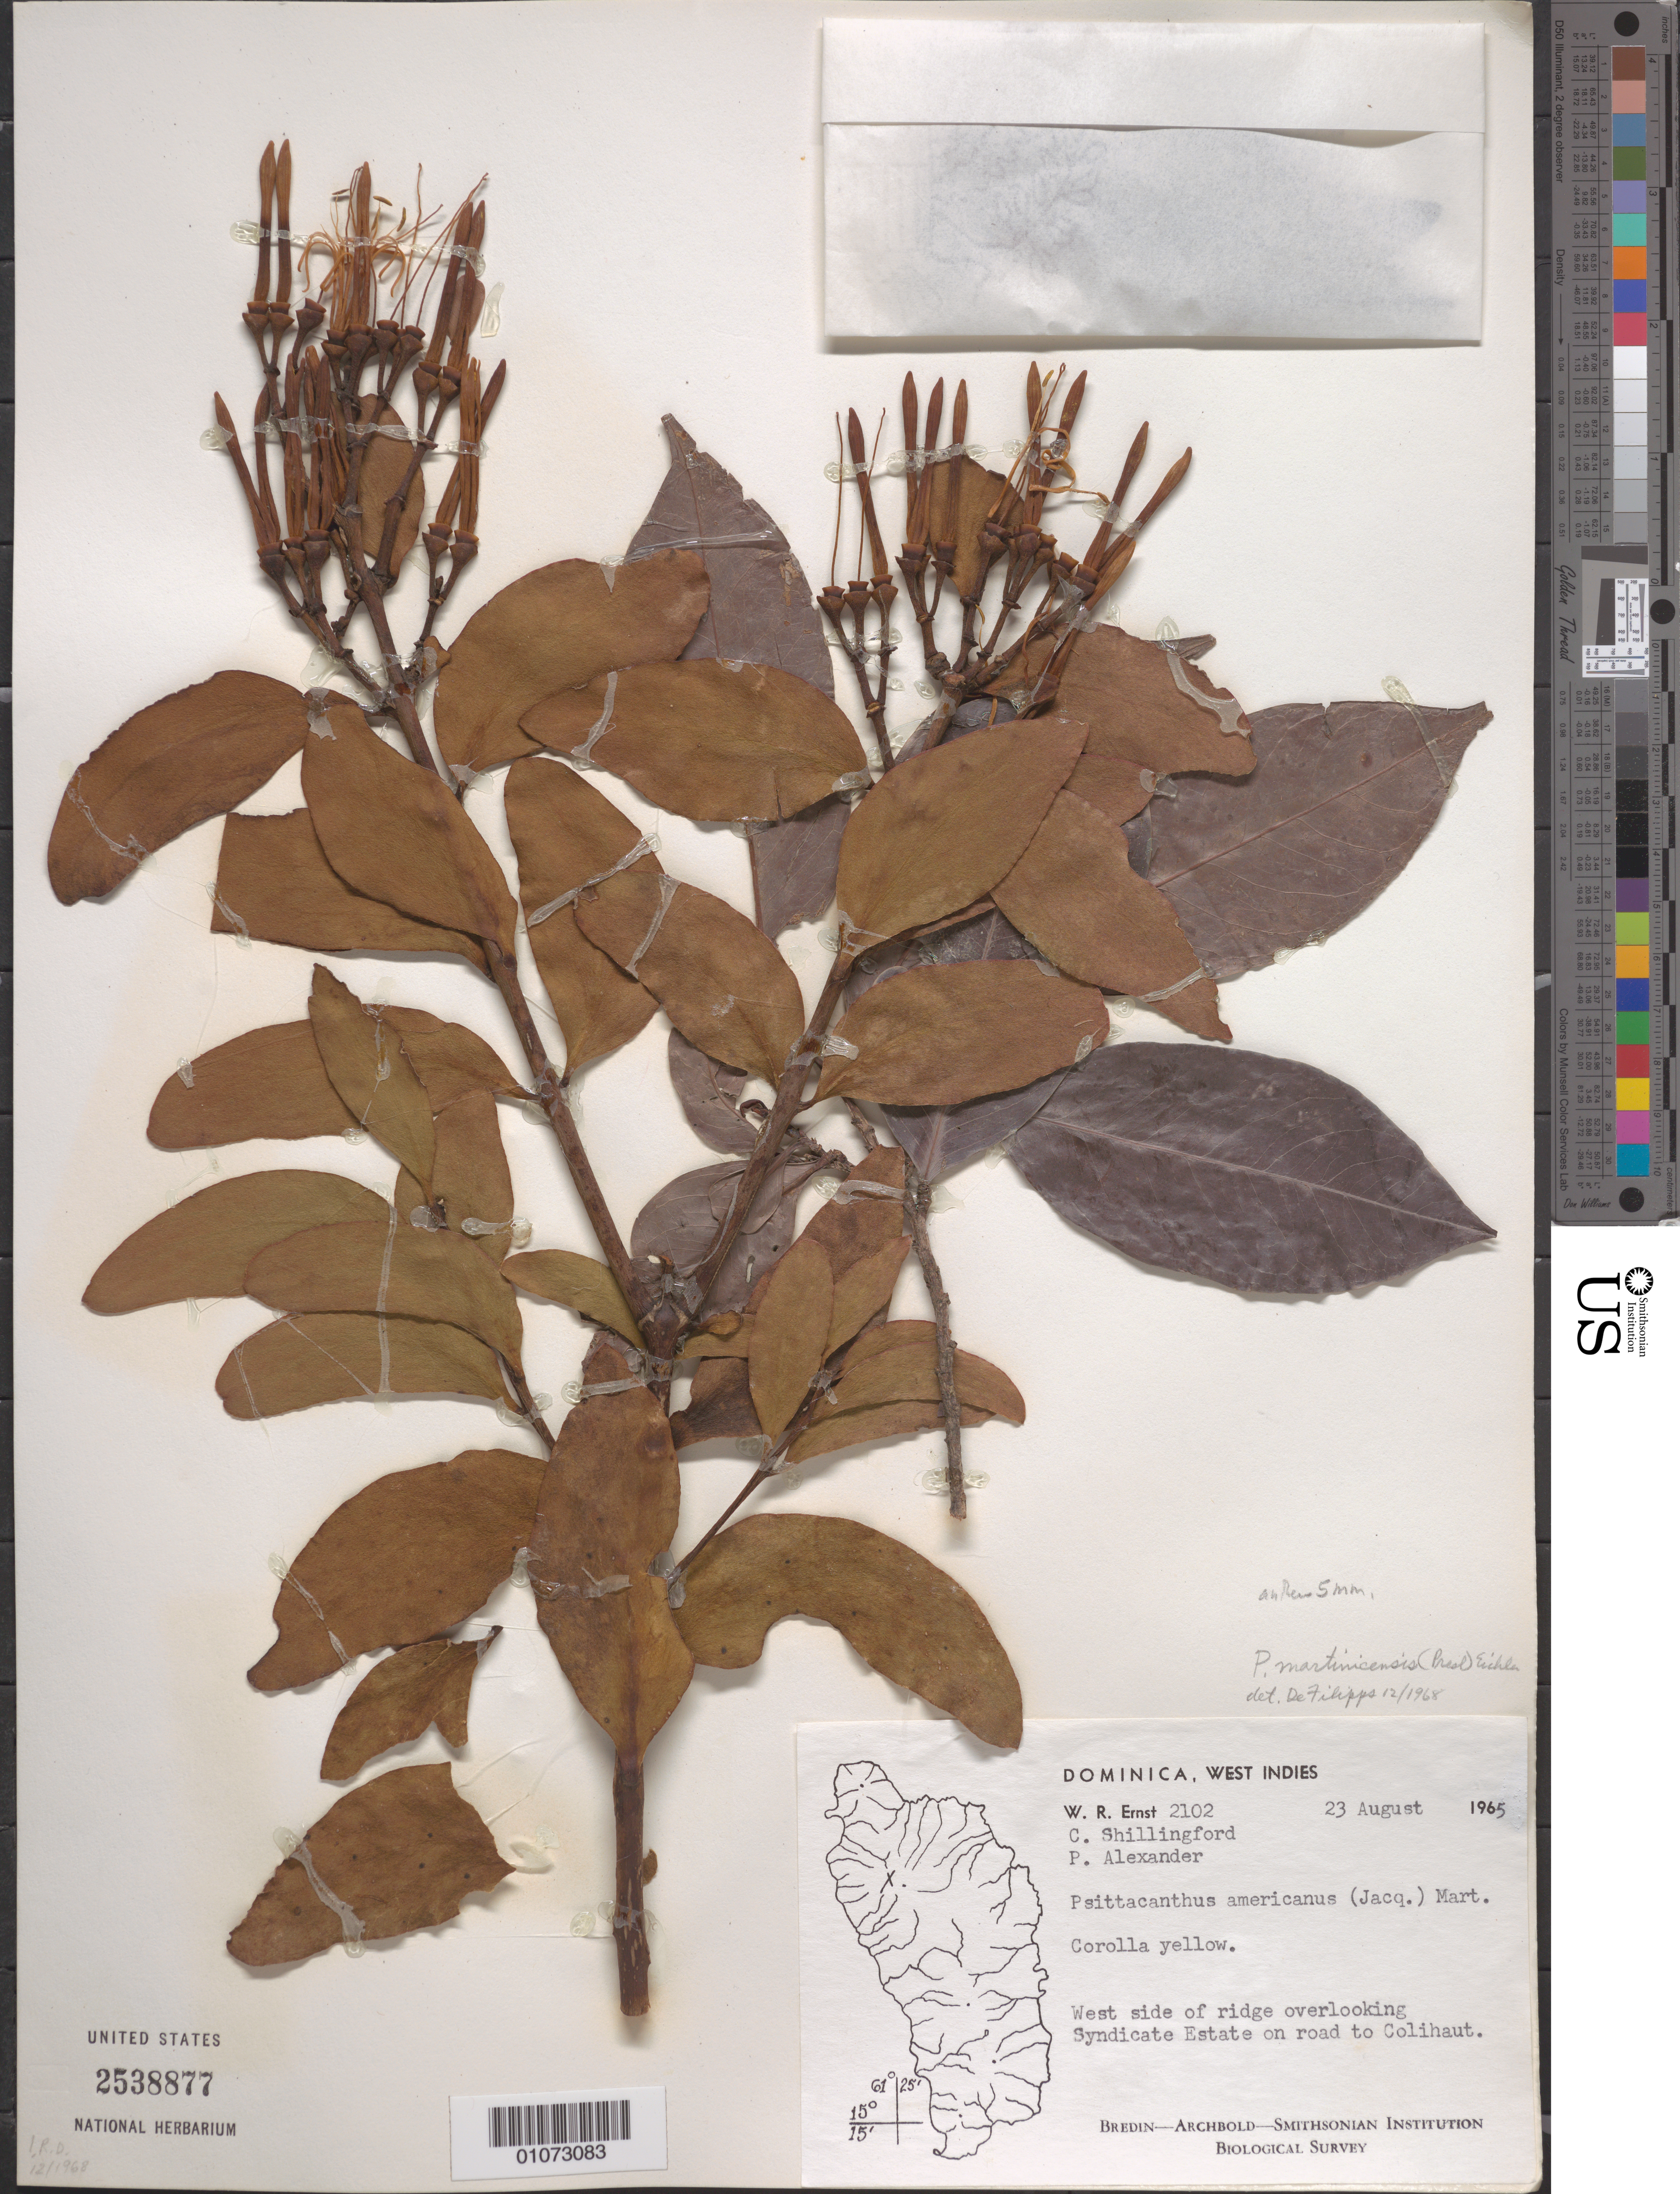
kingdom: Plantae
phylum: Tracheophyta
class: Magnoliopsida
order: Santalales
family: Loranthaceae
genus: Psittacanthus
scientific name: Psittacanthus martinicensis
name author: (C. Presl ex Schult. f.) Eichler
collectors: C. Shillingford & P. Alexander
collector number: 2102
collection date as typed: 23 Aug 1965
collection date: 1965-08-23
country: Dominica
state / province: St. Andrew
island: Dominica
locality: West side of ridge overlooking Syndicate Estate on road to Colihaut.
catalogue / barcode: US 2538877